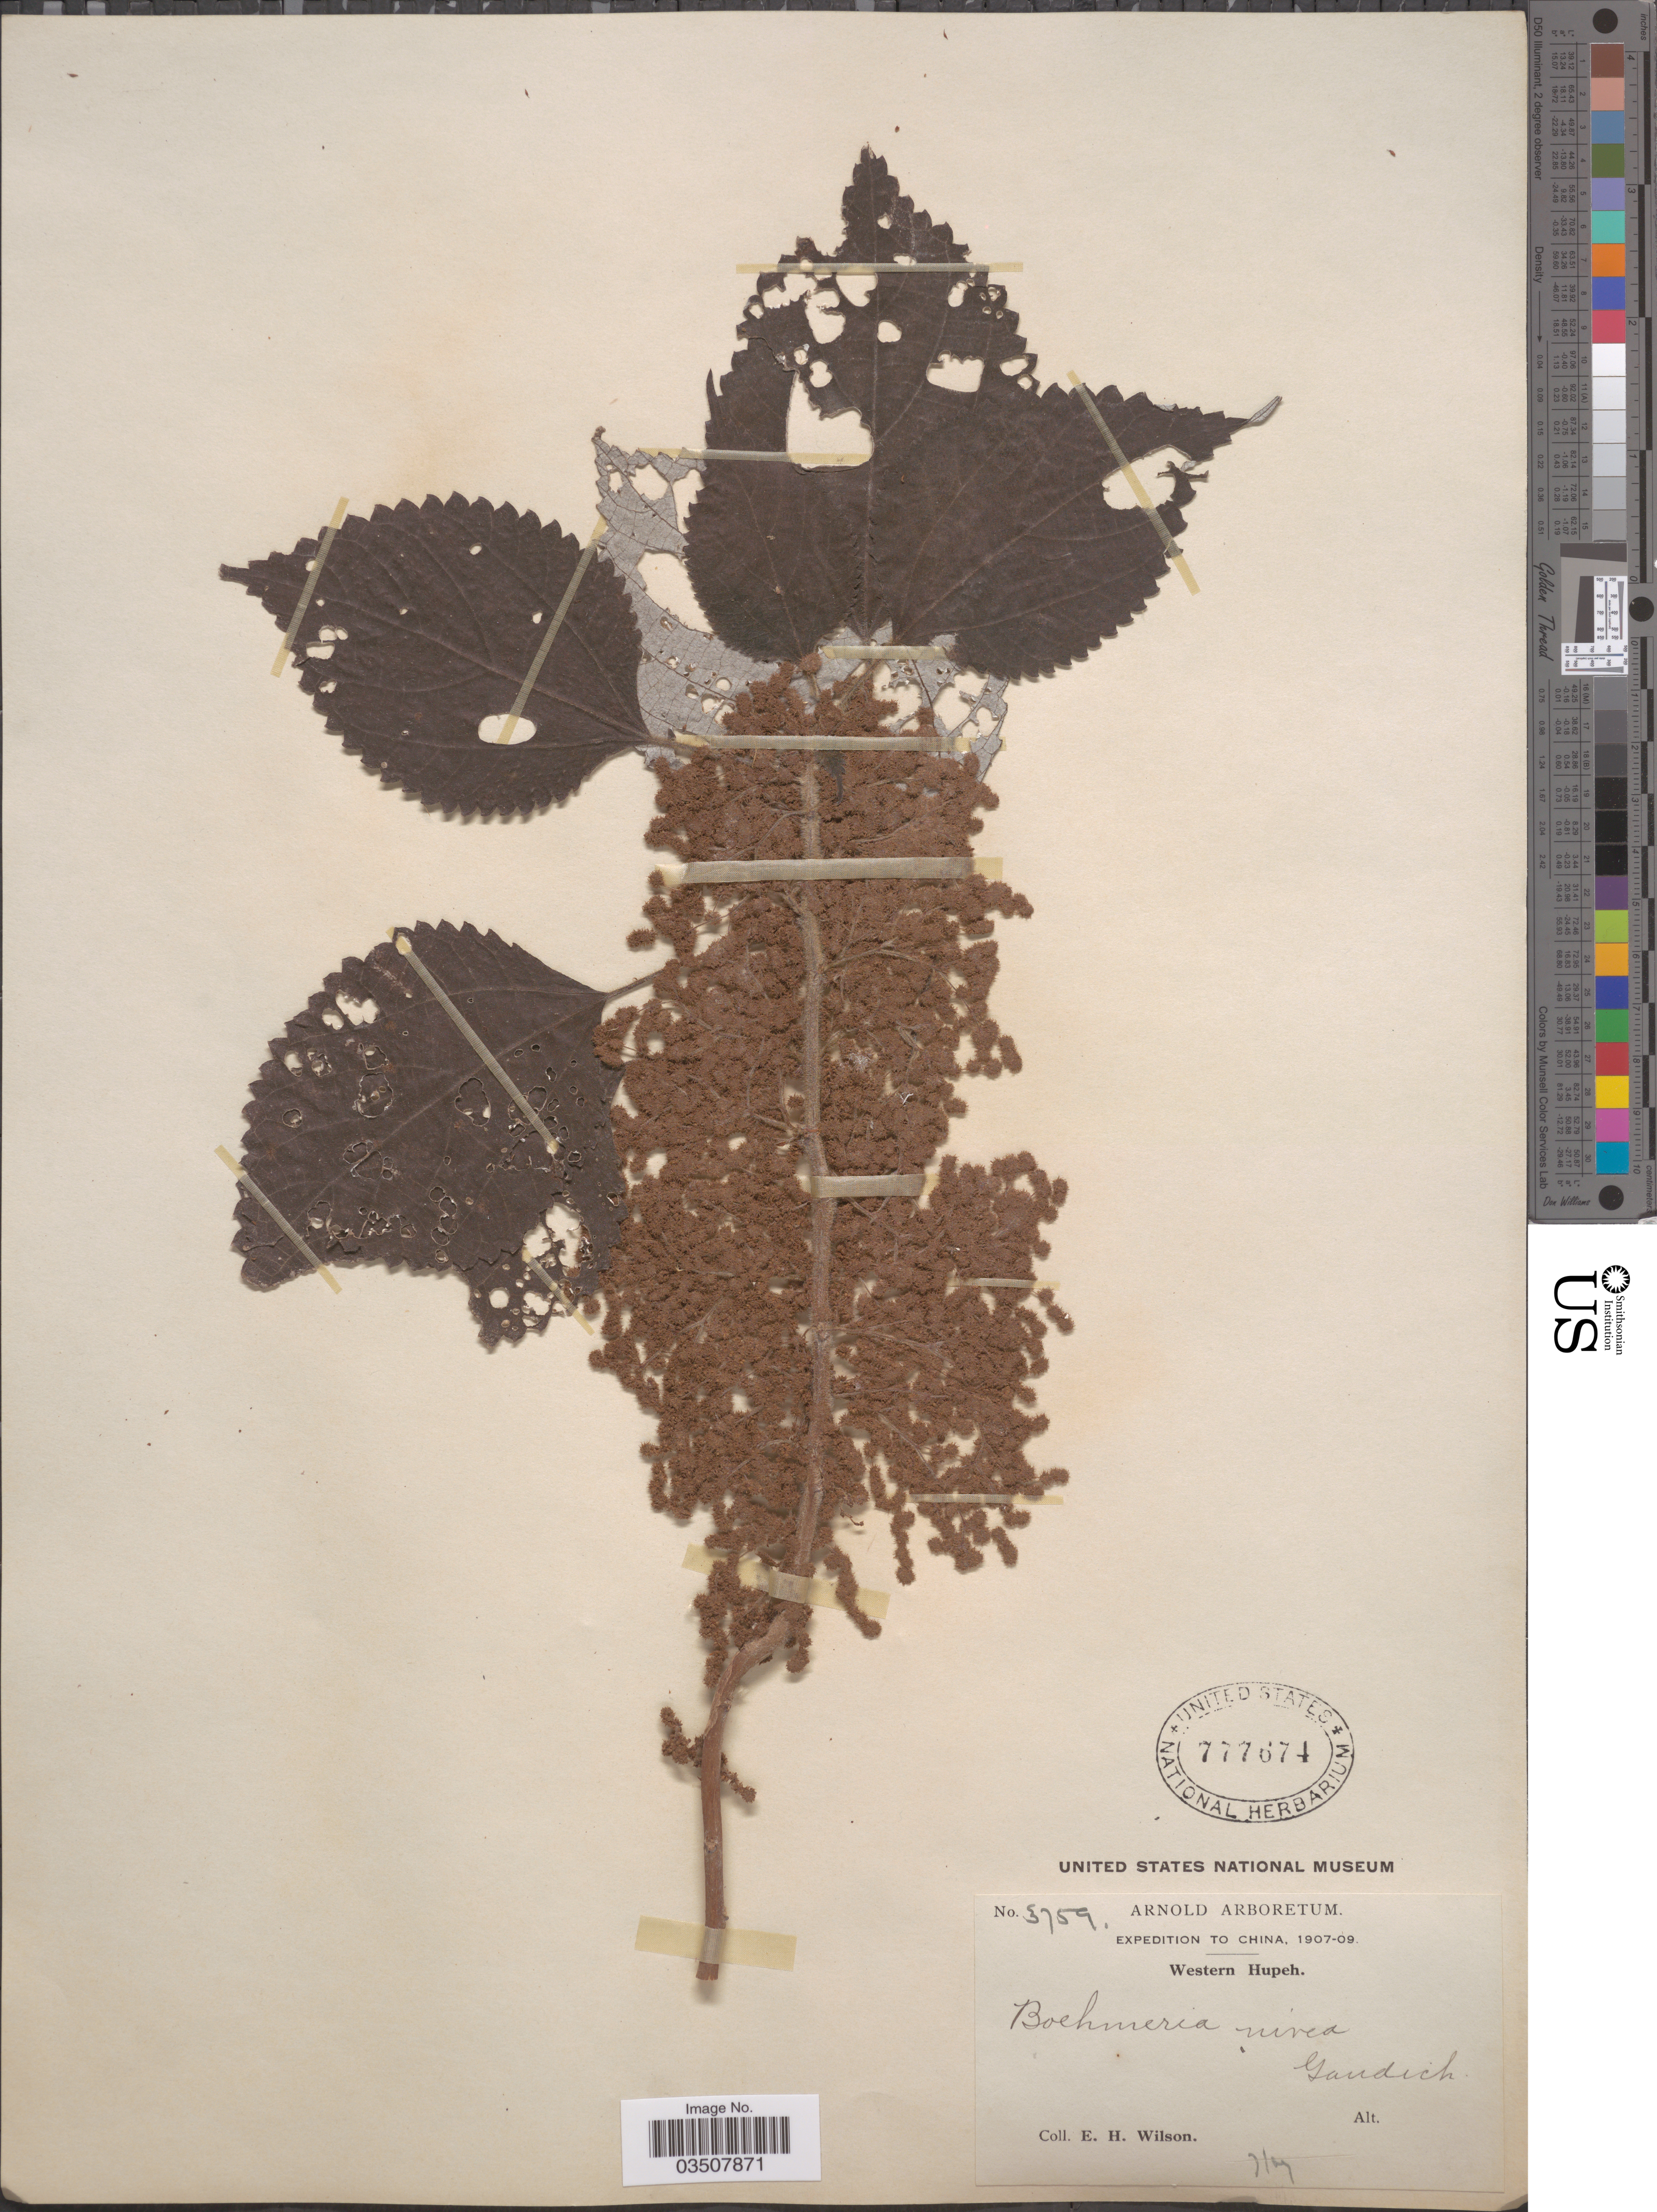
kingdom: Plantae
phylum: Tracheophyta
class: Magnoliopsida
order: Rosales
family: Urticaceae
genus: Boehmeria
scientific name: Boehmeria nivea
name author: (L.) Gaudich.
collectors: E. Wilson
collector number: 3759*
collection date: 1907-07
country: China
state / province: Hubei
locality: Western Hupeh.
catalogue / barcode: US 777674